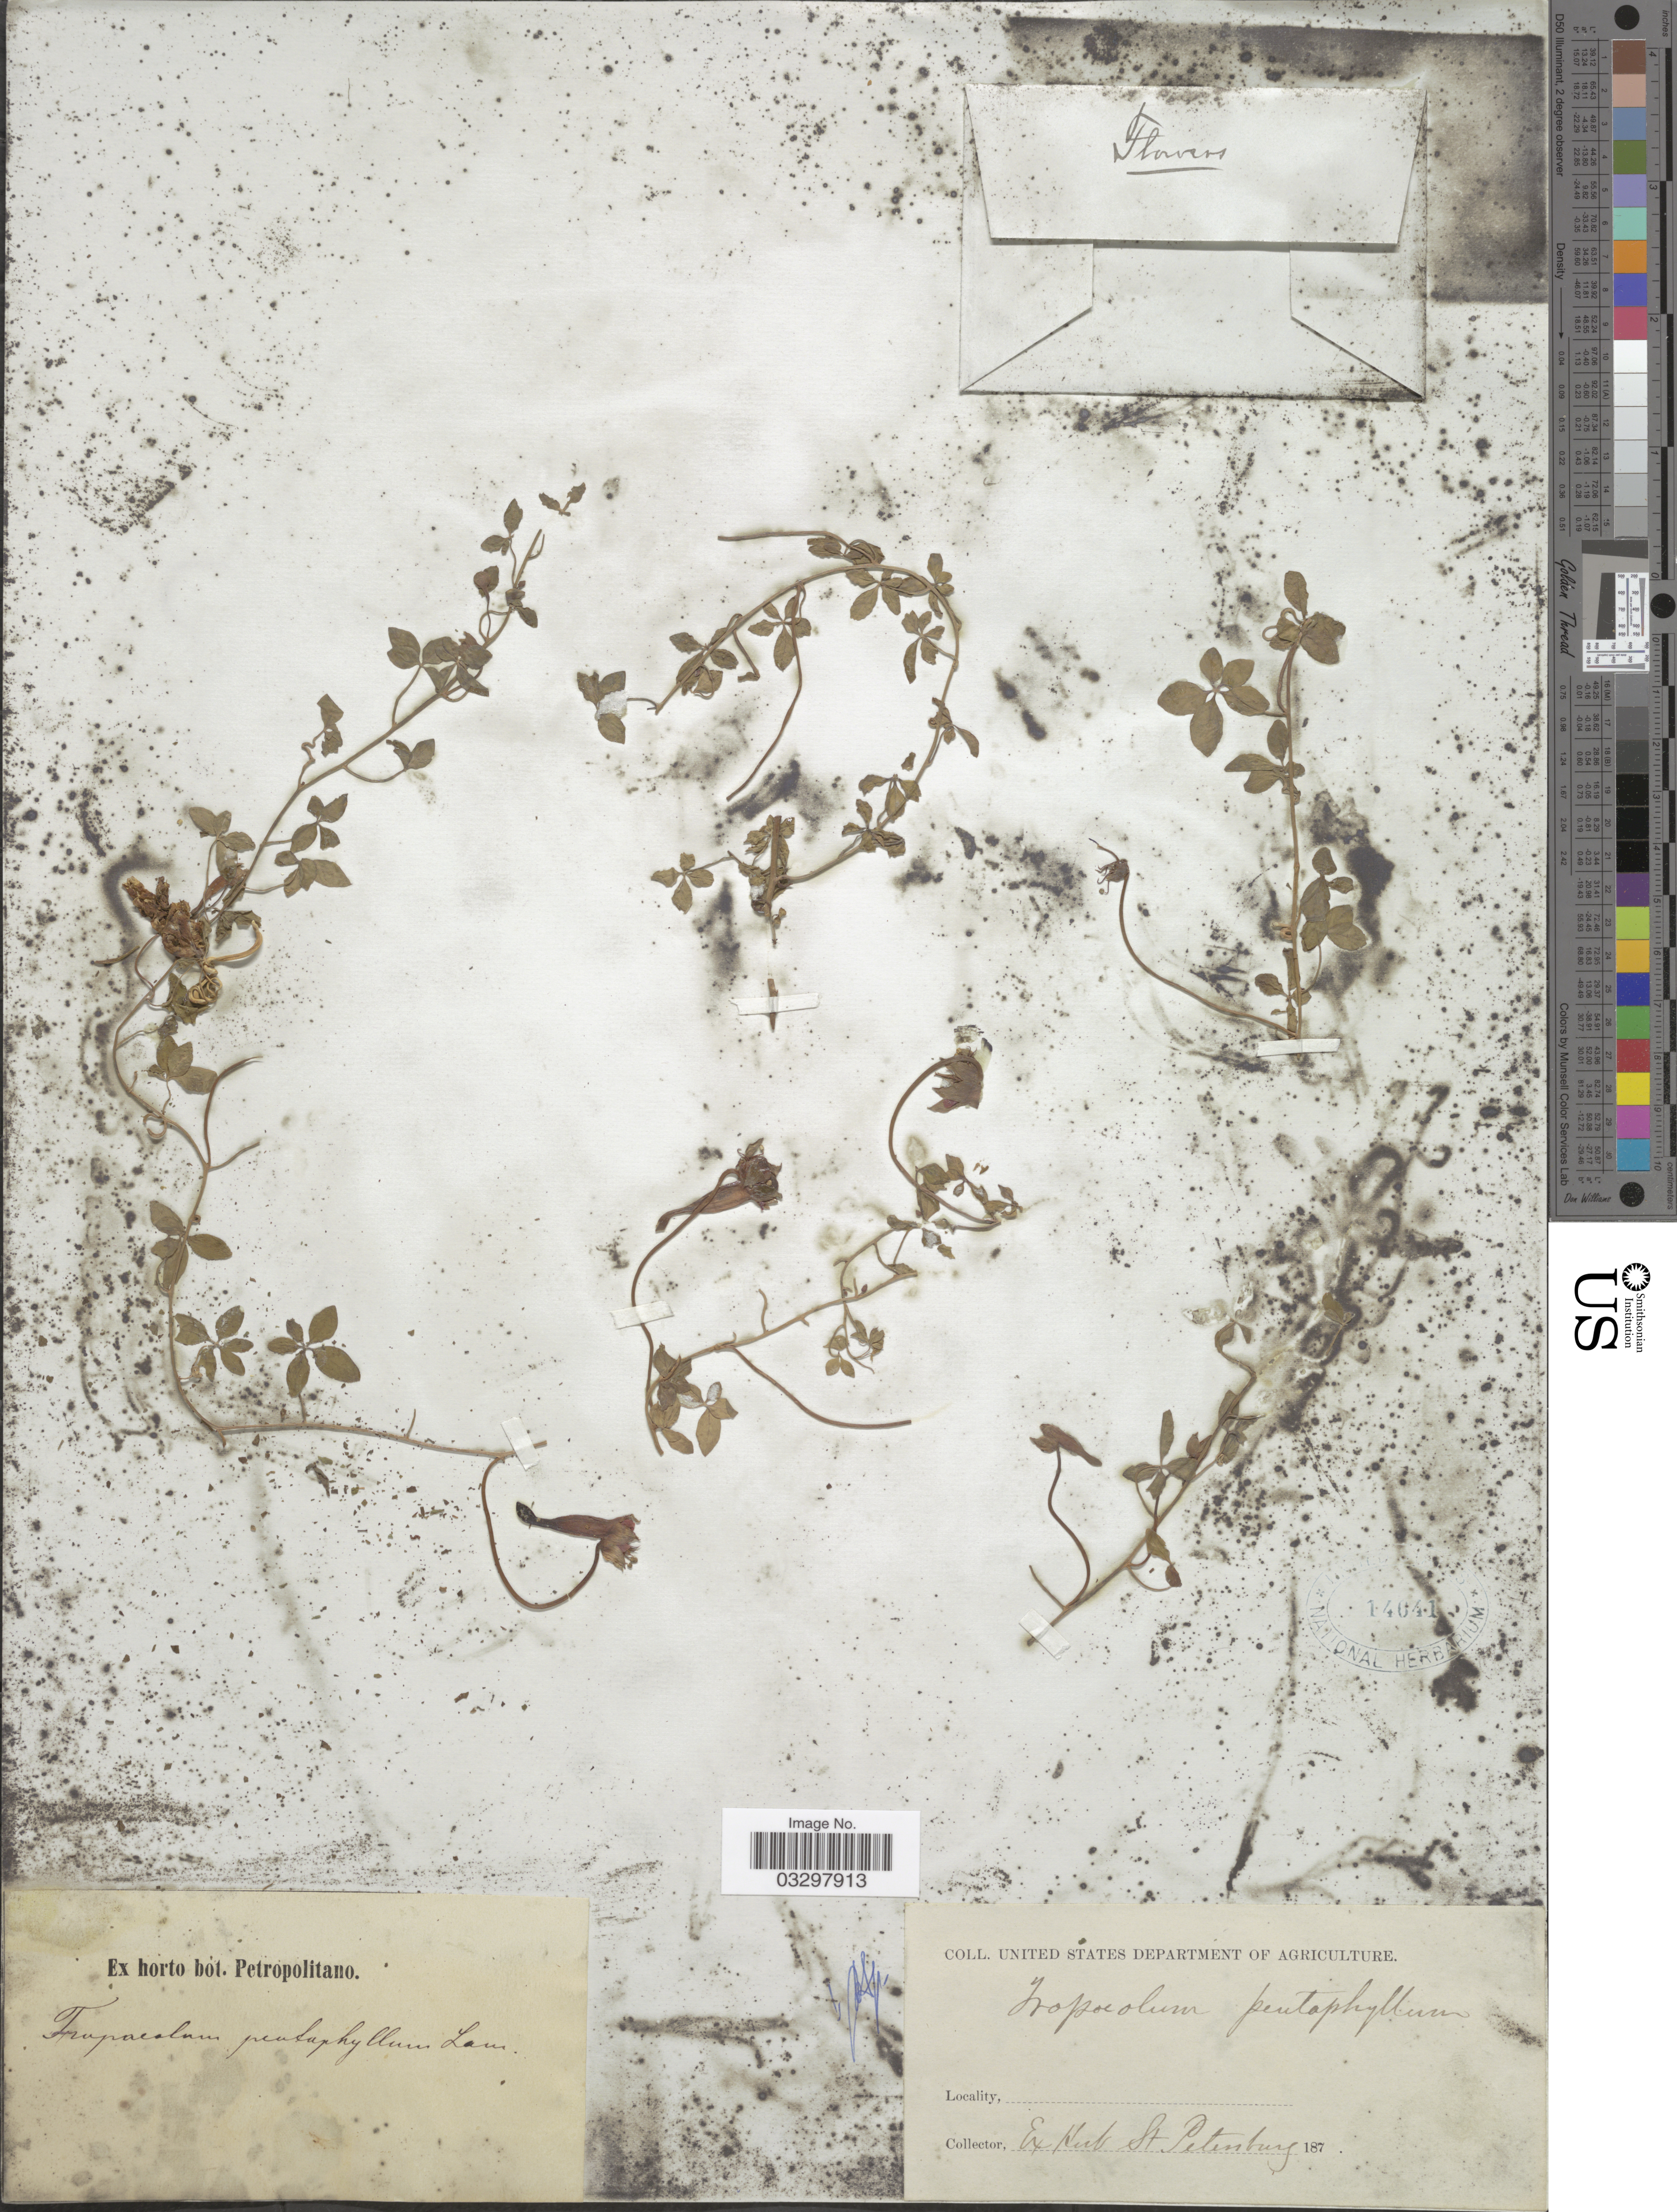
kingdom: Plantae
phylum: Tracheophyta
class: Magnoliopsida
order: Brassicales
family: Tropaeolaceae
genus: Tropaeolum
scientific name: Tropaeolum pentaphyllum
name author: Lam.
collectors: Ex herb. St. Petersburg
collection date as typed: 187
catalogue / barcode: US 14641